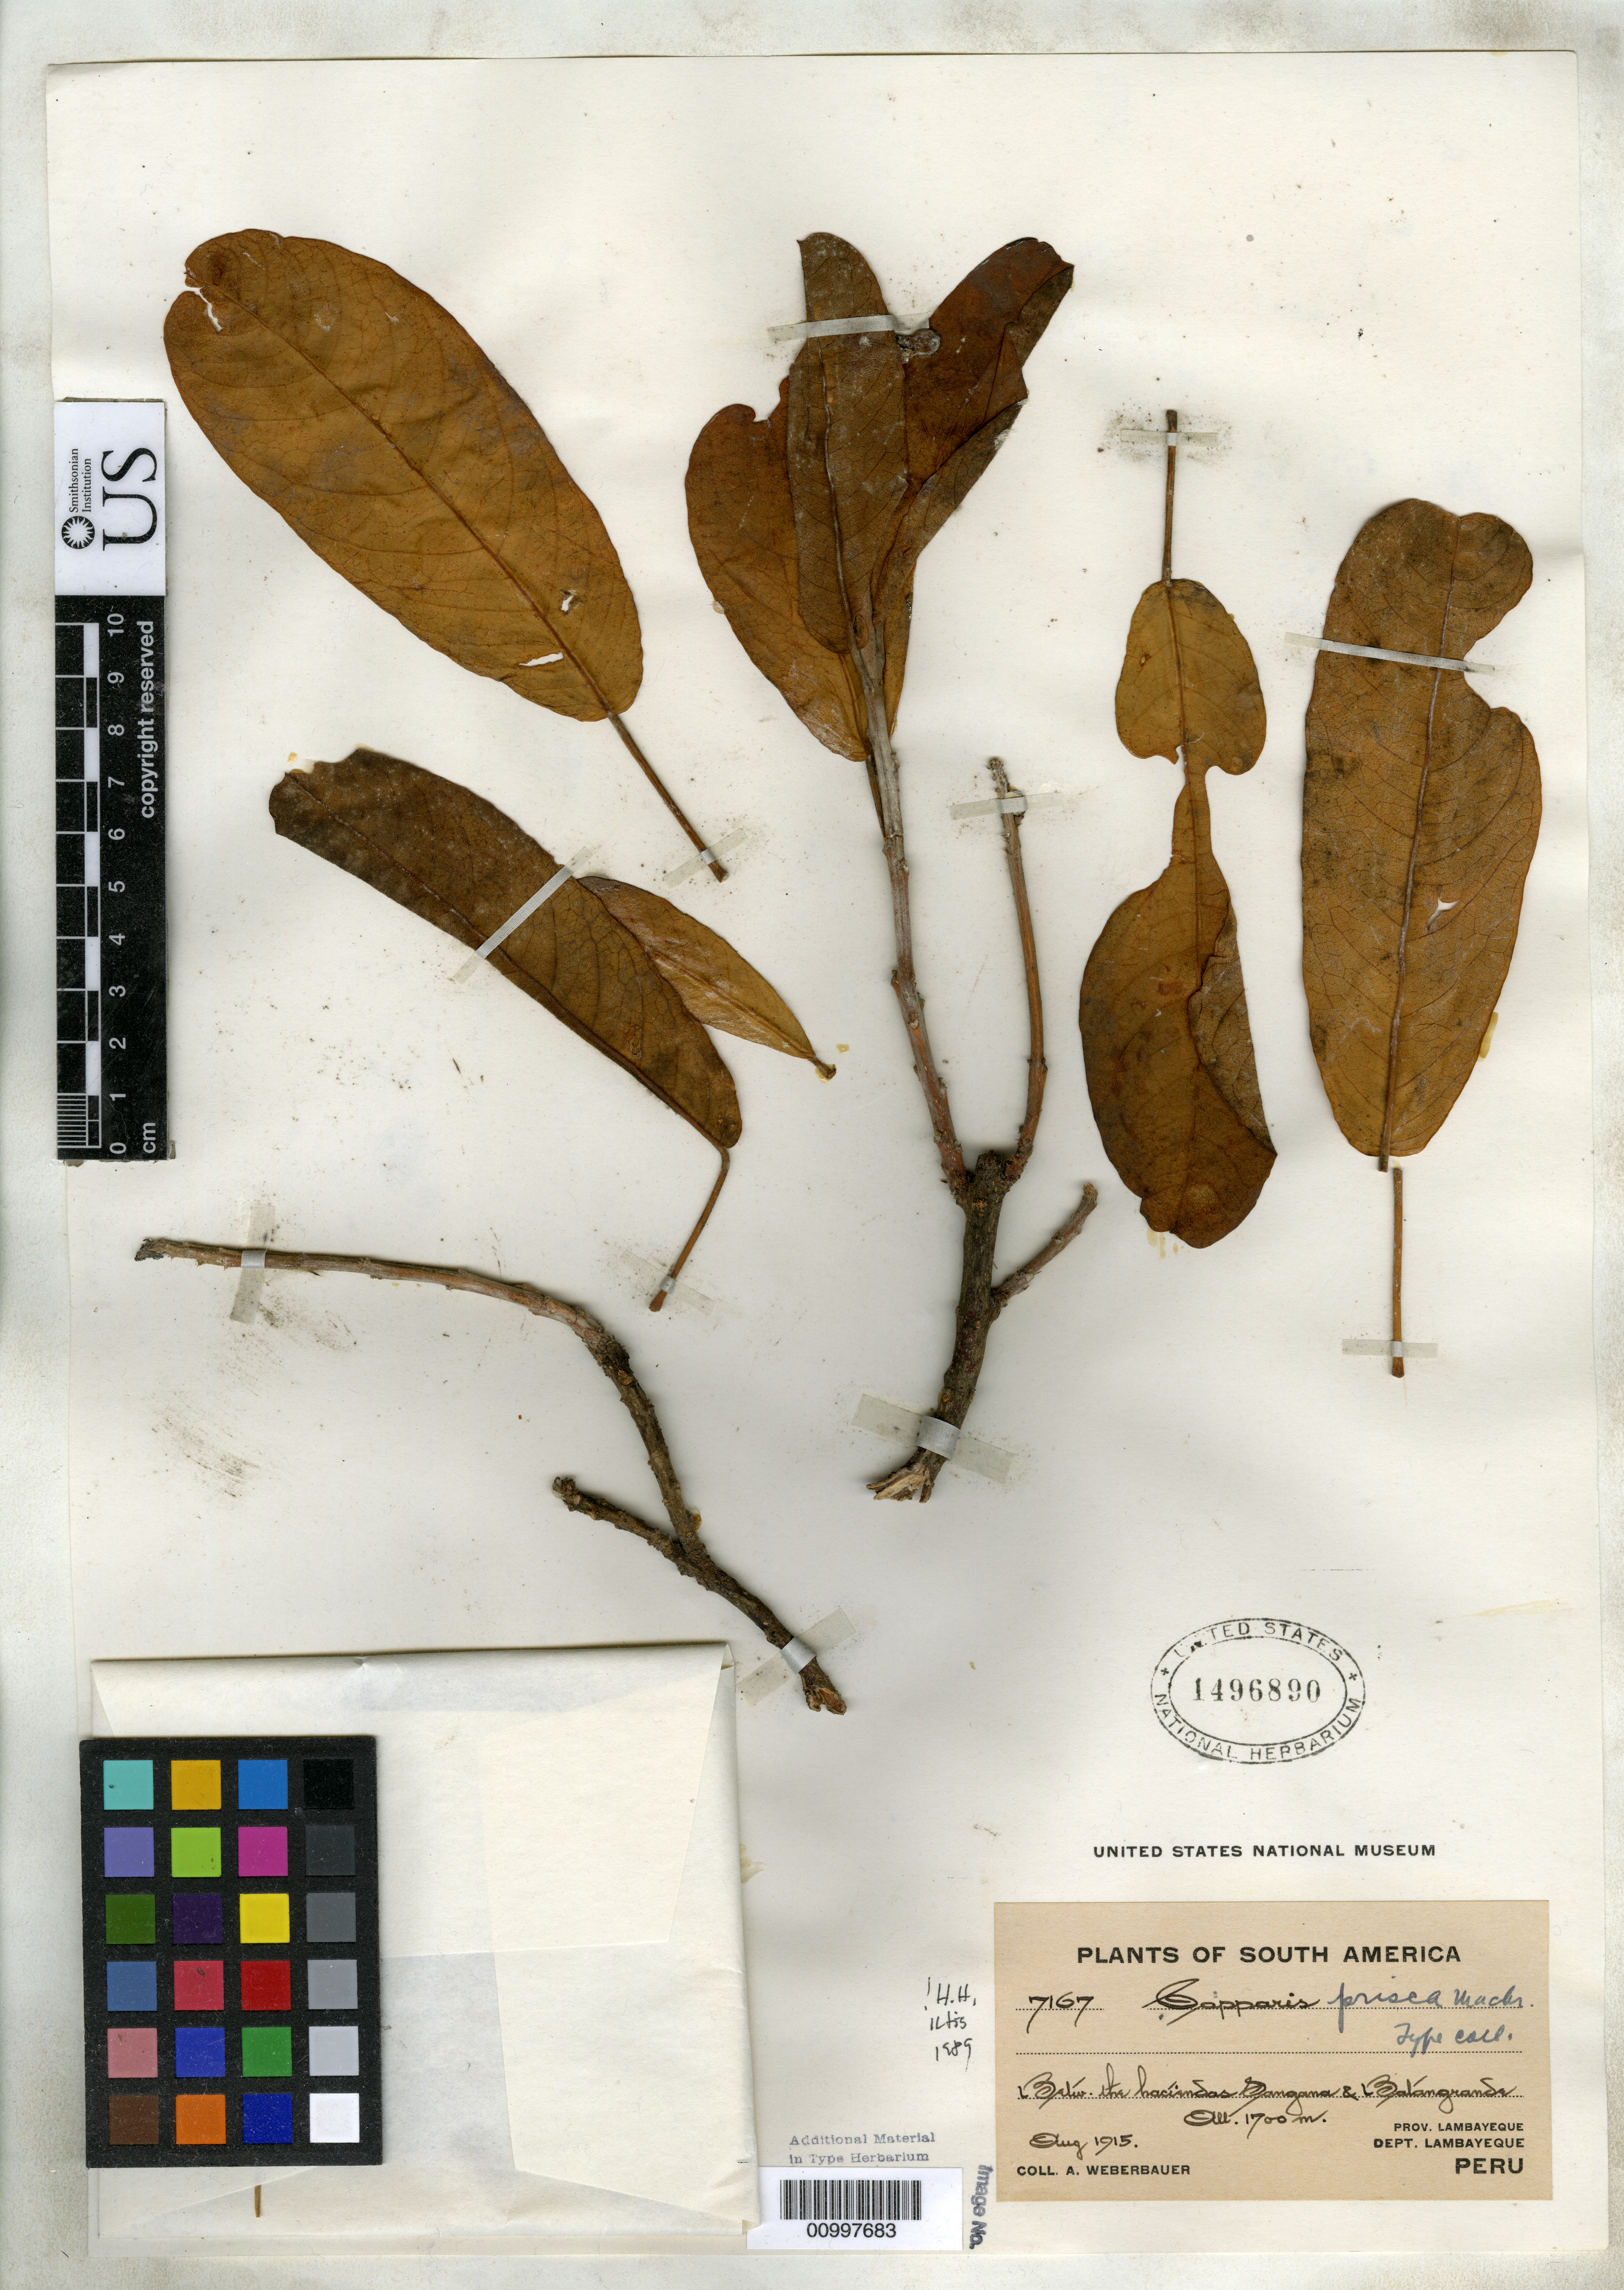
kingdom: Plantae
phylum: Tracheophyta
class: Magnoliopsida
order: Brassicales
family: Capparaceae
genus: Capparis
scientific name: Capparis prisca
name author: J.F. Macbr.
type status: Isotype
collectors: A. Weberbauer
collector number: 7167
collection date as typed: Aug 1915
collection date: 1915-08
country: Peru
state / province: Lambayeque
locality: Prov. Lambayeque, Dept. Lambayeque. Betw. The haciendas Sangana and Batangrande.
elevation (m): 1700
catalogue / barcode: US 1496890